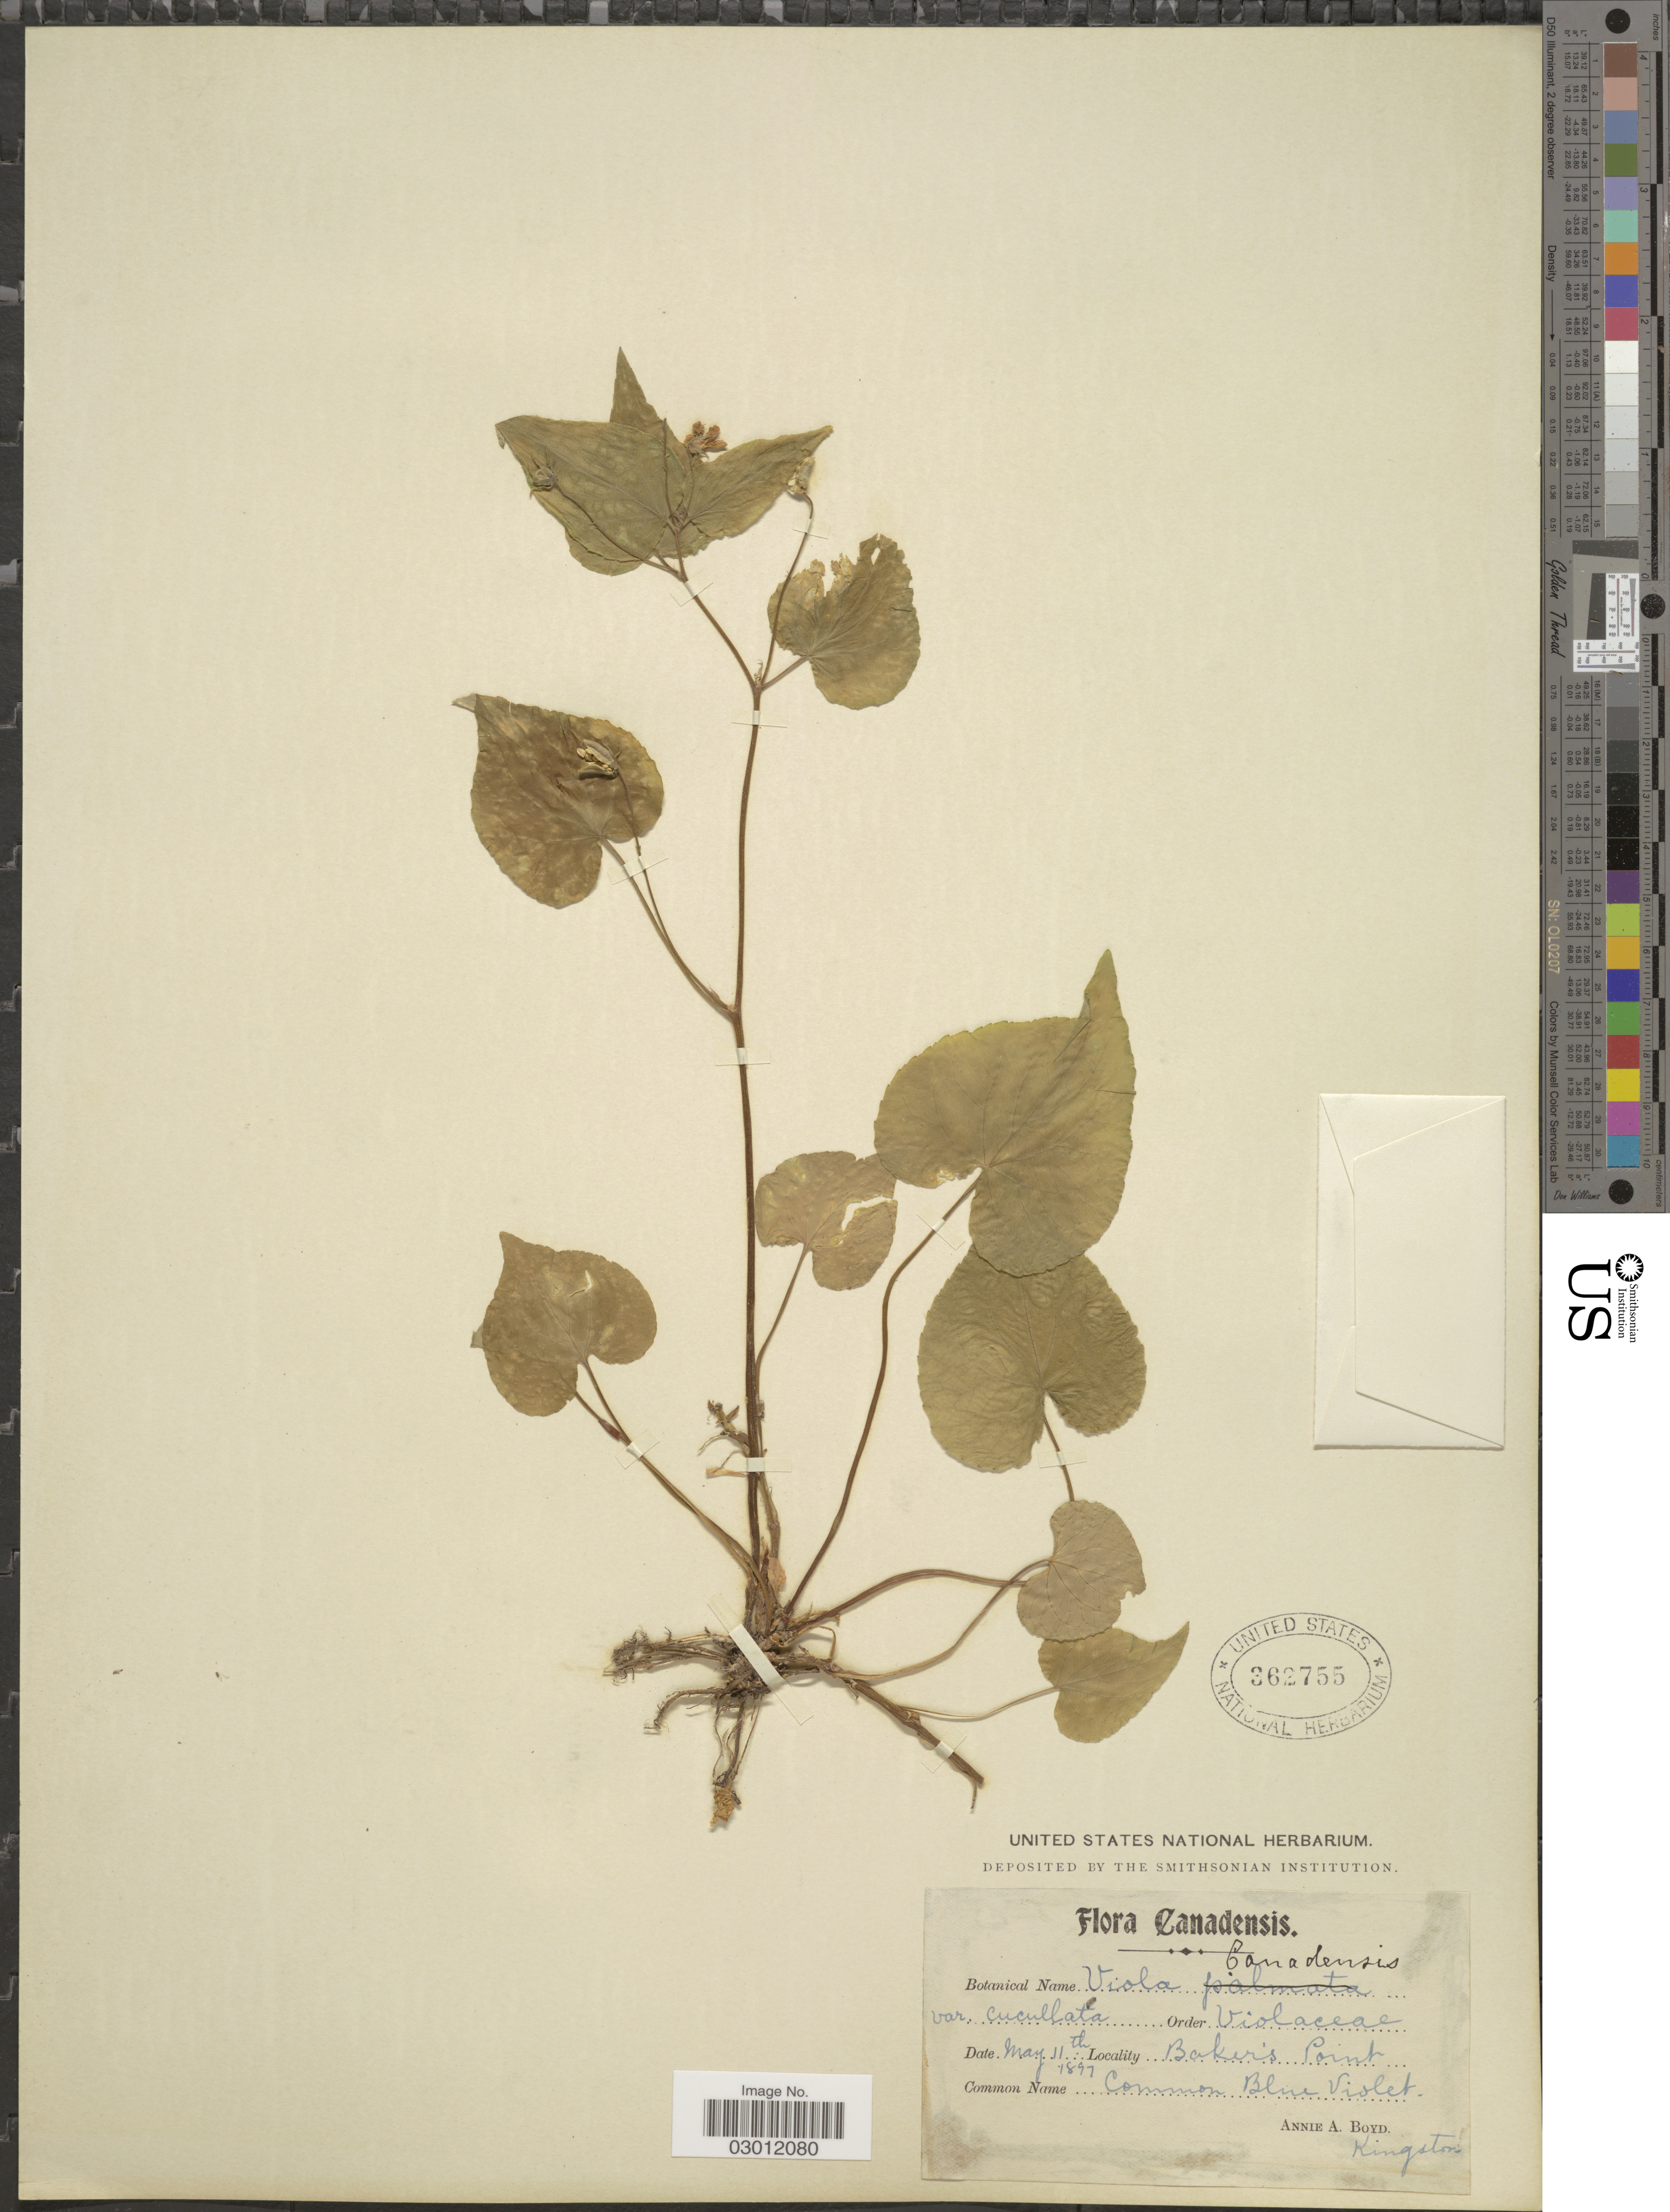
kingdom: Plantae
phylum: Tracheophyta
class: Magnoliopsida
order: Malpighiales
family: Violaceae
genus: Viola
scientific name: Viola canadensis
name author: L.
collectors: A. Boyd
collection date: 1897-05-11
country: Canada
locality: Baker's Point.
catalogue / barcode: US 362755